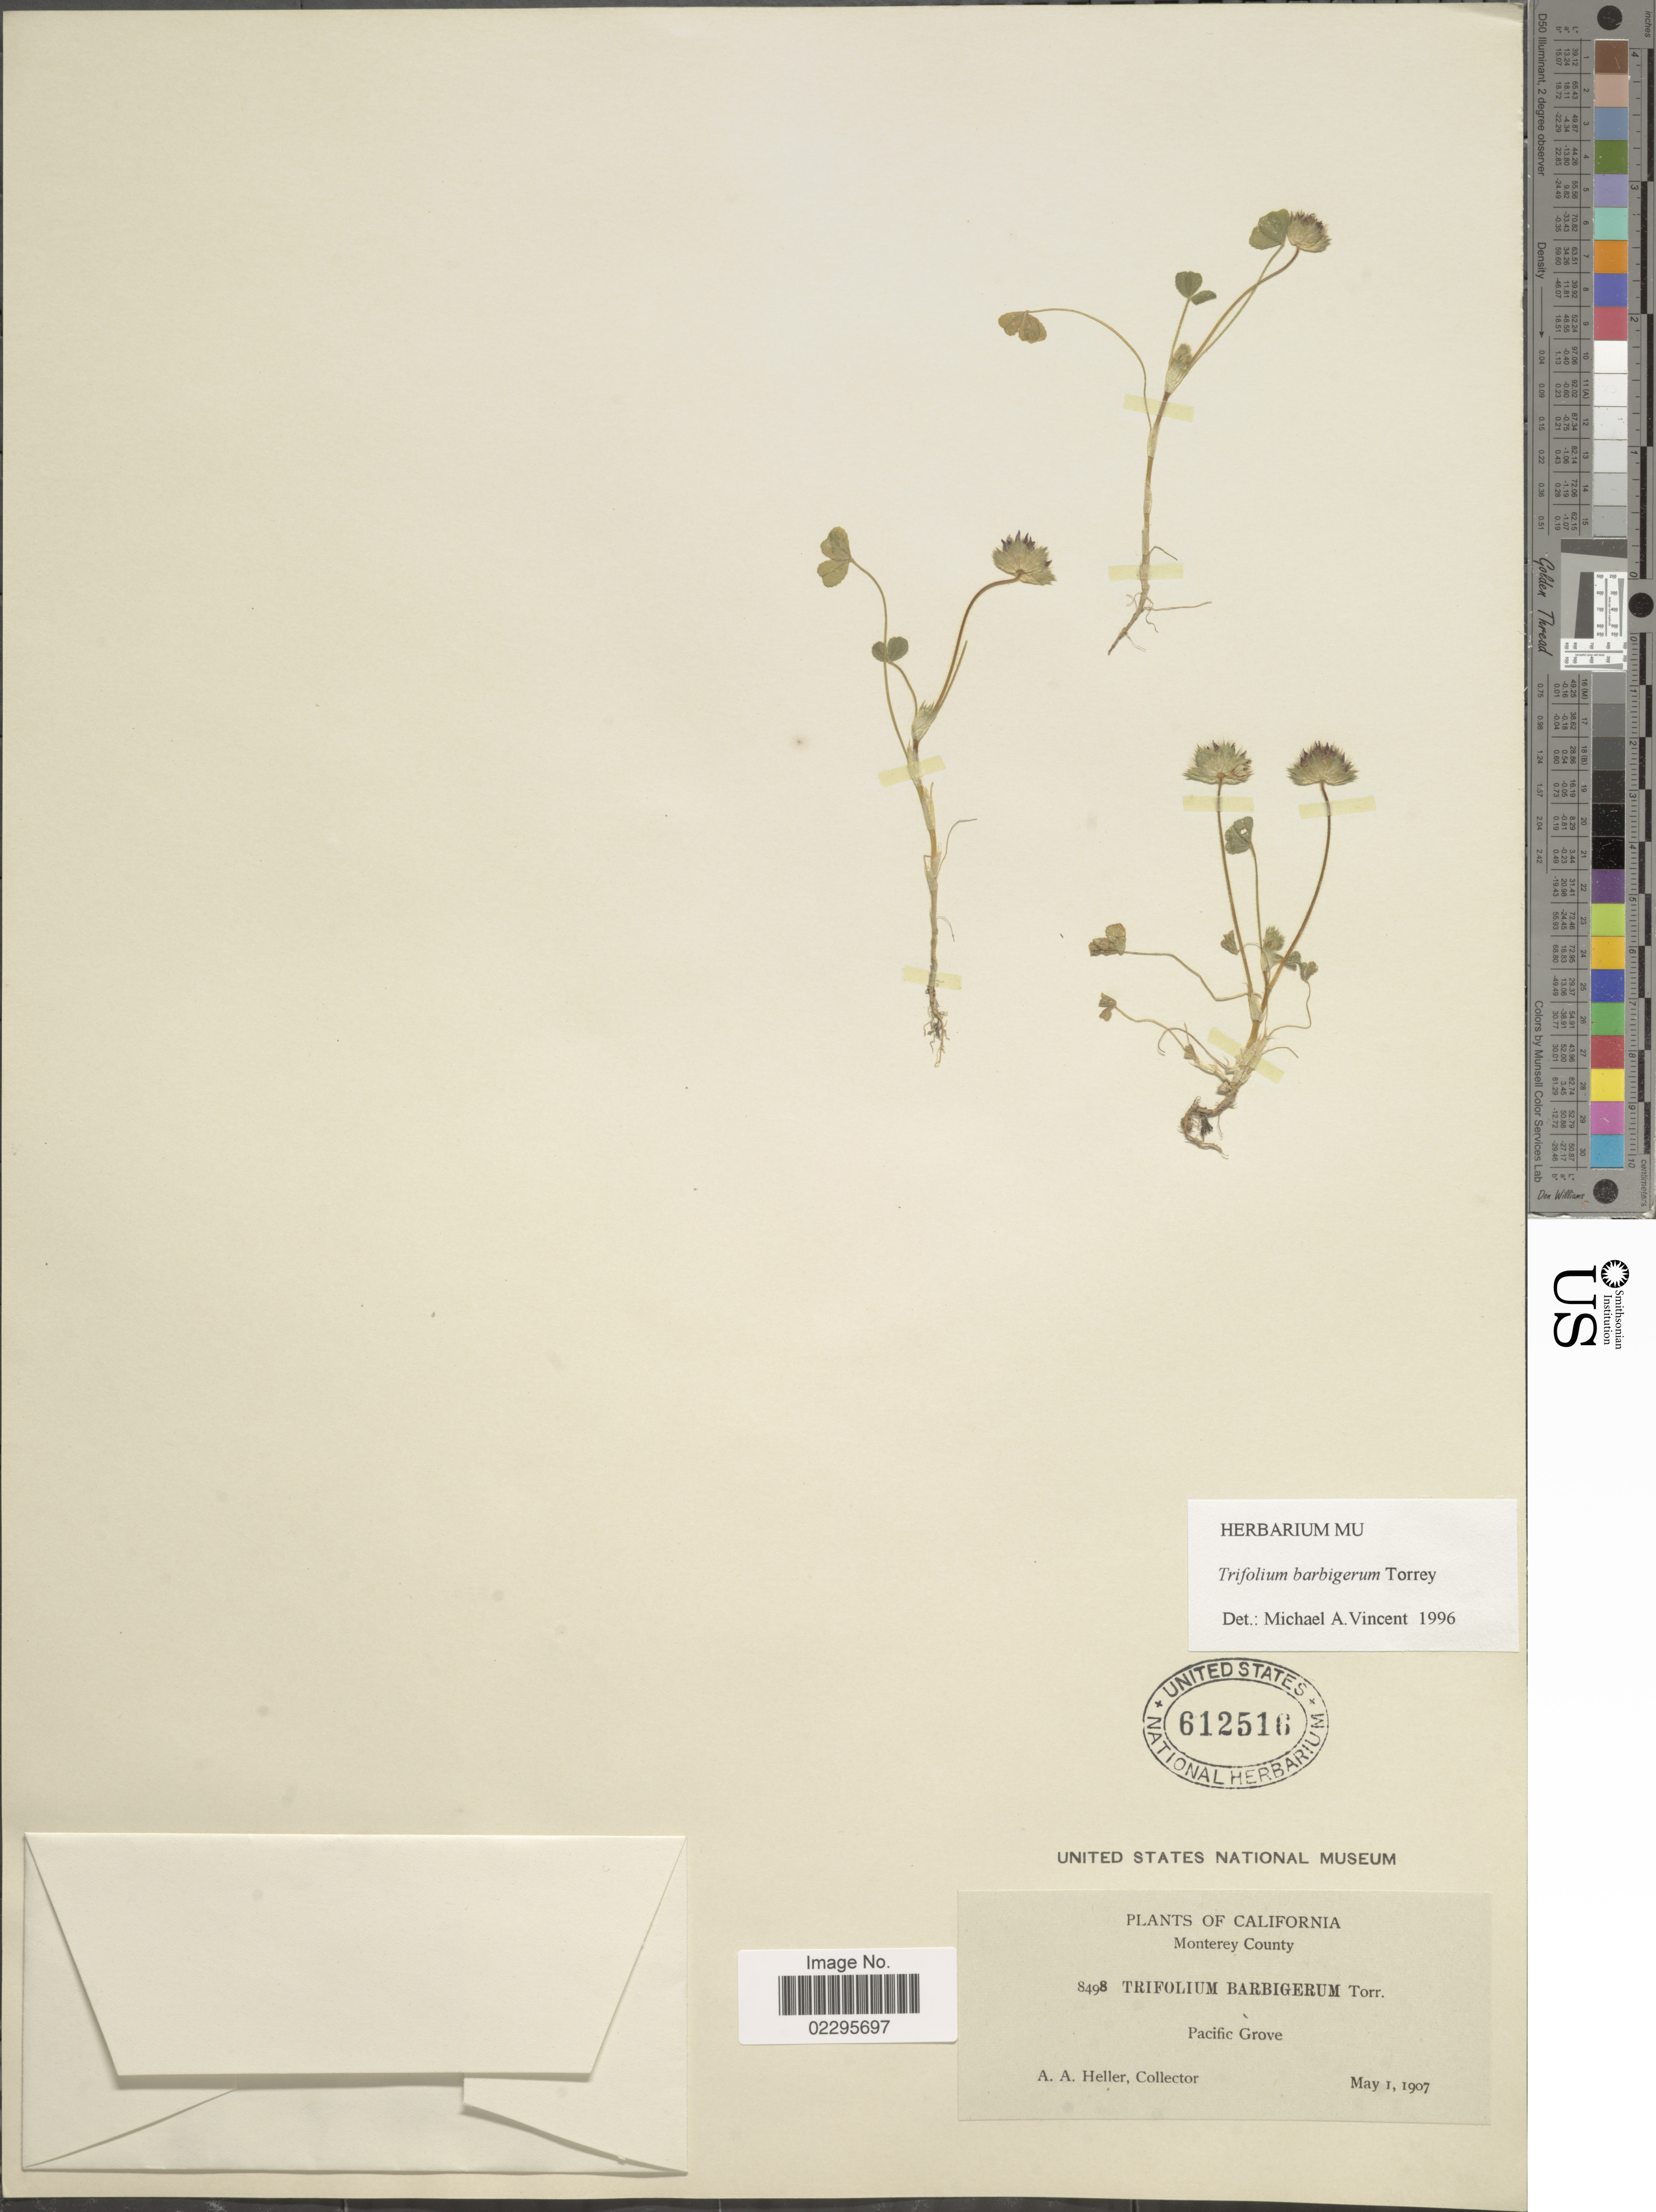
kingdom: Plantae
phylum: Tracheophyta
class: Magnoliopsida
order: Fabales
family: Fabaceae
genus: Trifolium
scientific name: Trifolium barbigerum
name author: Torr.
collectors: A. A. Heller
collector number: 8498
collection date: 1907-05-01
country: United States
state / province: California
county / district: Monterey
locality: Monterey County, Pacific Grove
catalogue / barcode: US 612516